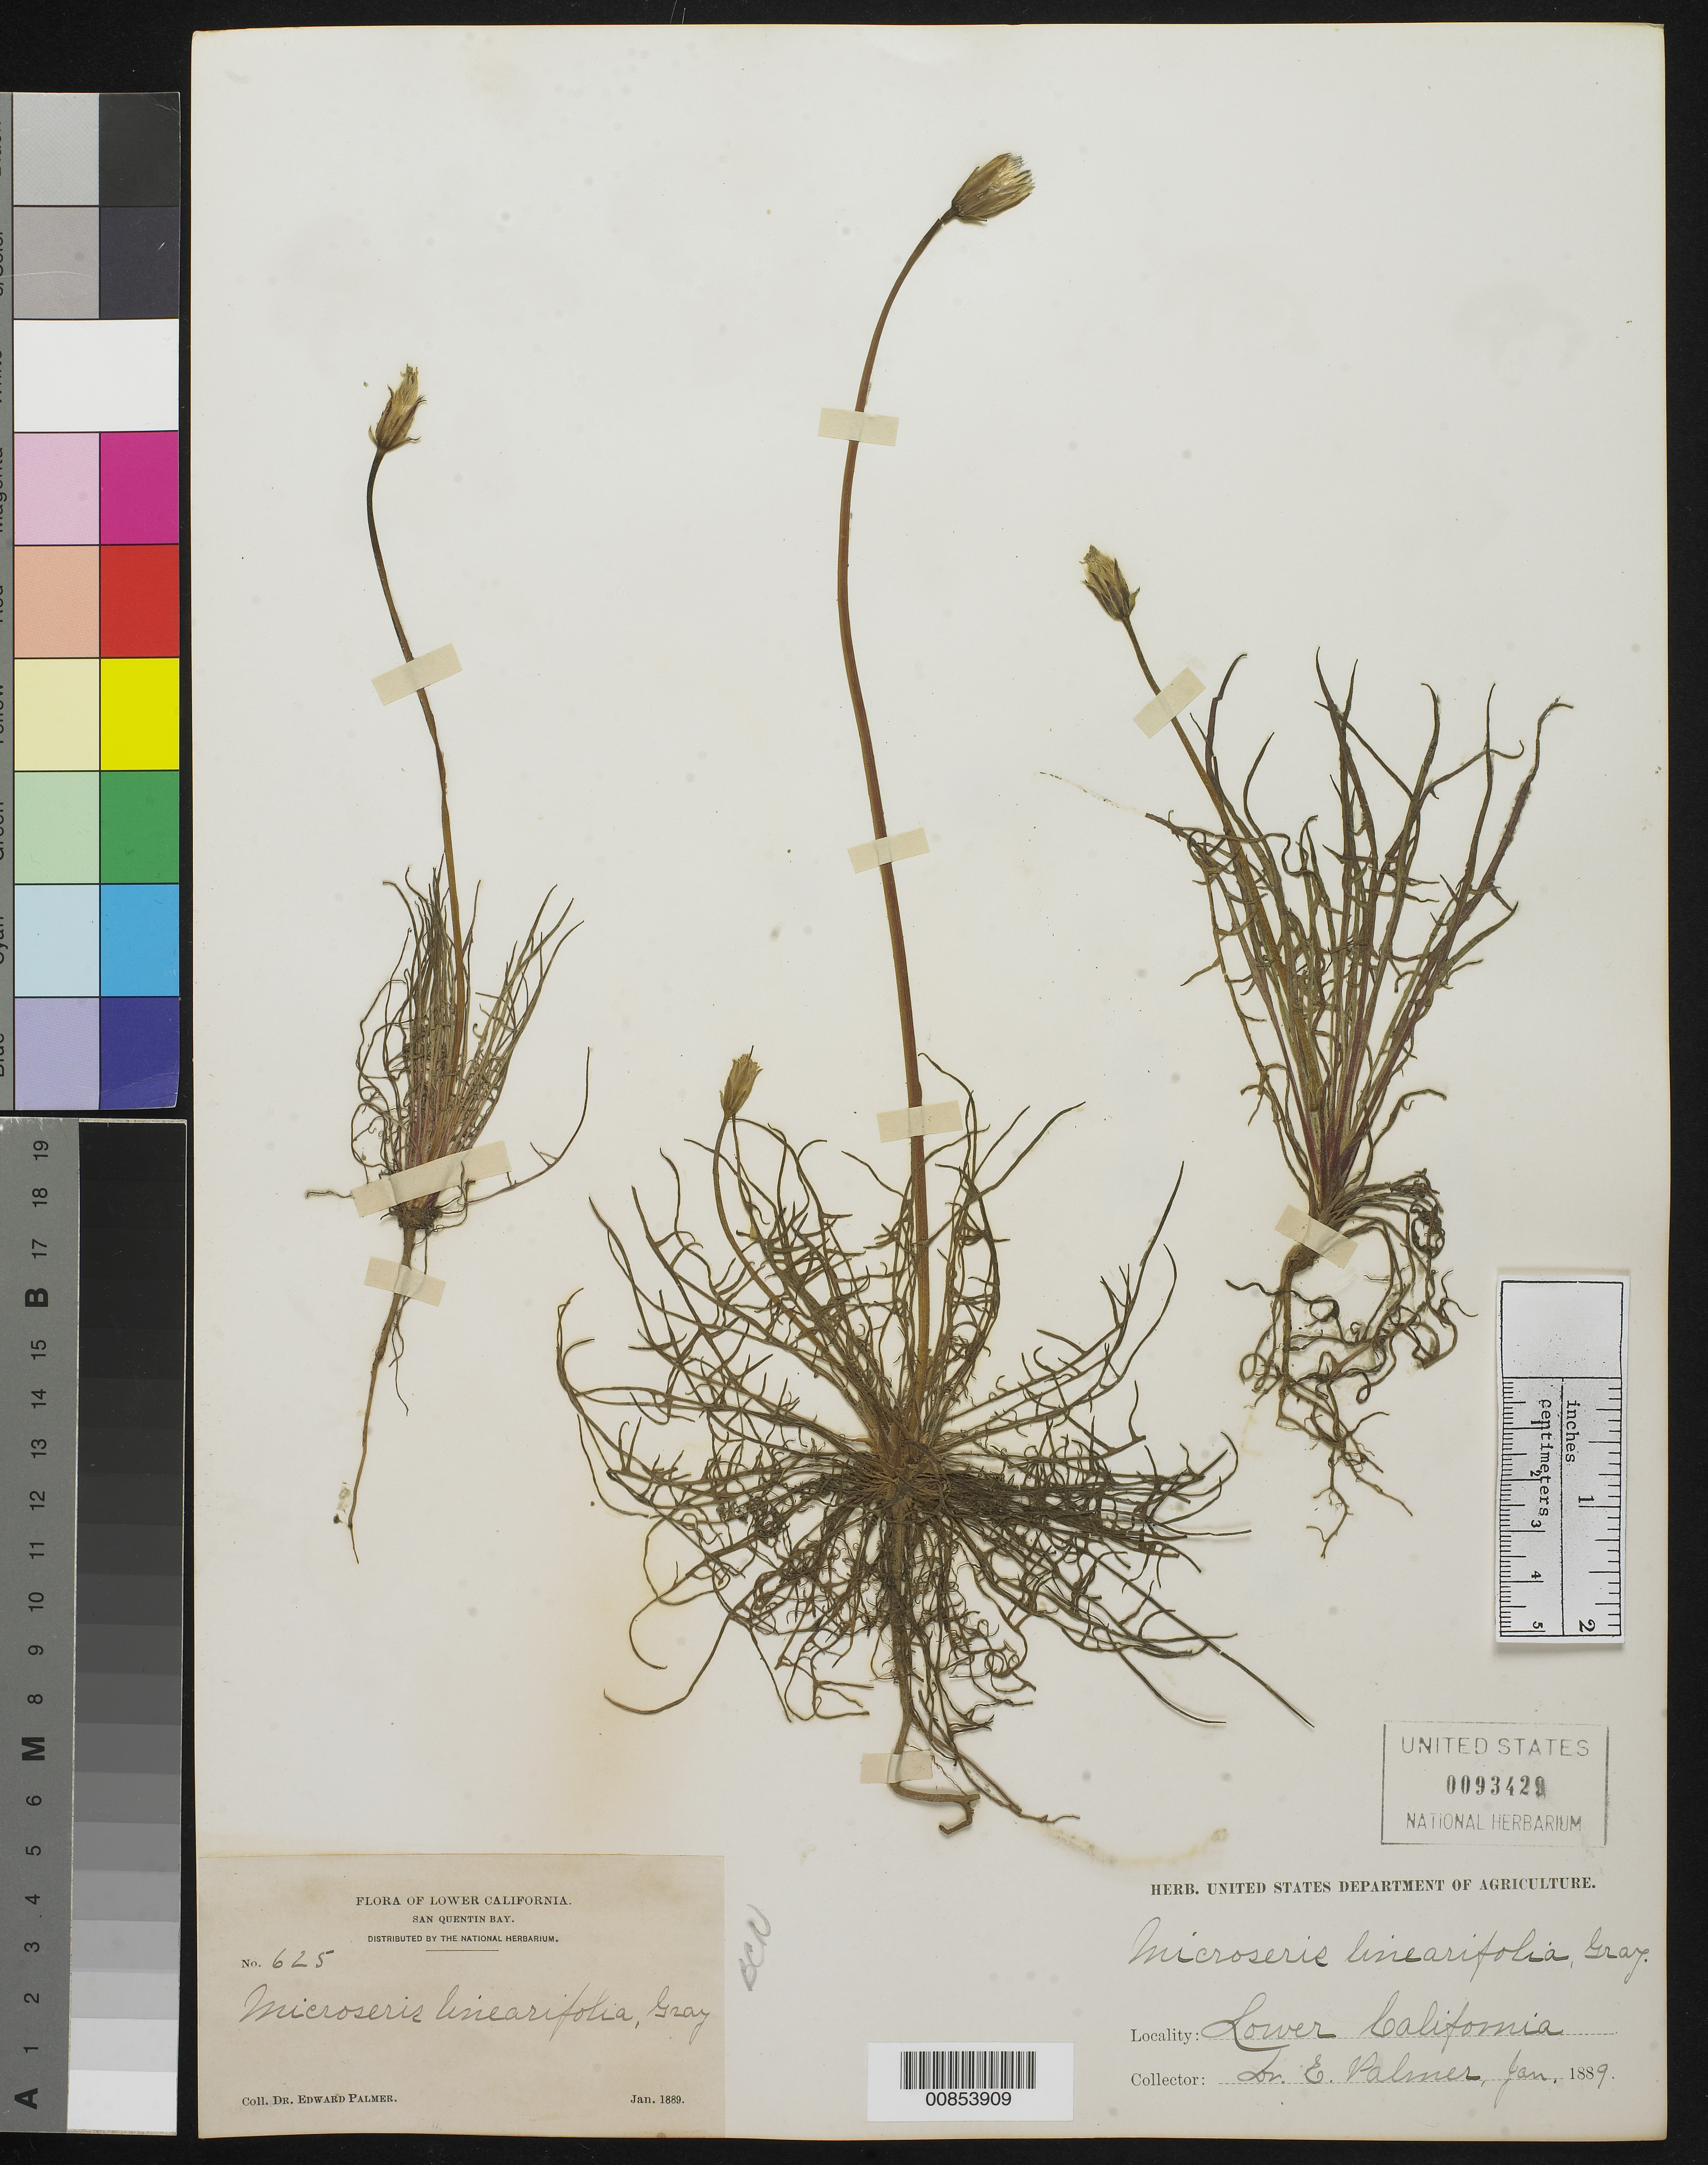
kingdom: Plantae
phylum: Tracheophyta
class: Magnoliopsida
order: Asterales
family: Asteraceae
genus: Uropappus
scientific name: Uropappus lindleyi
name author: (DC.) Nutt.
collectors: E. Palmer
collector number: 625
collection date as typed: Jan 1889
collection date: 1889-01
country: Mexico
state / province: Baja California Norte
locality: San Quentin Bay, Baja California.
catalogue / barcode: US 93429